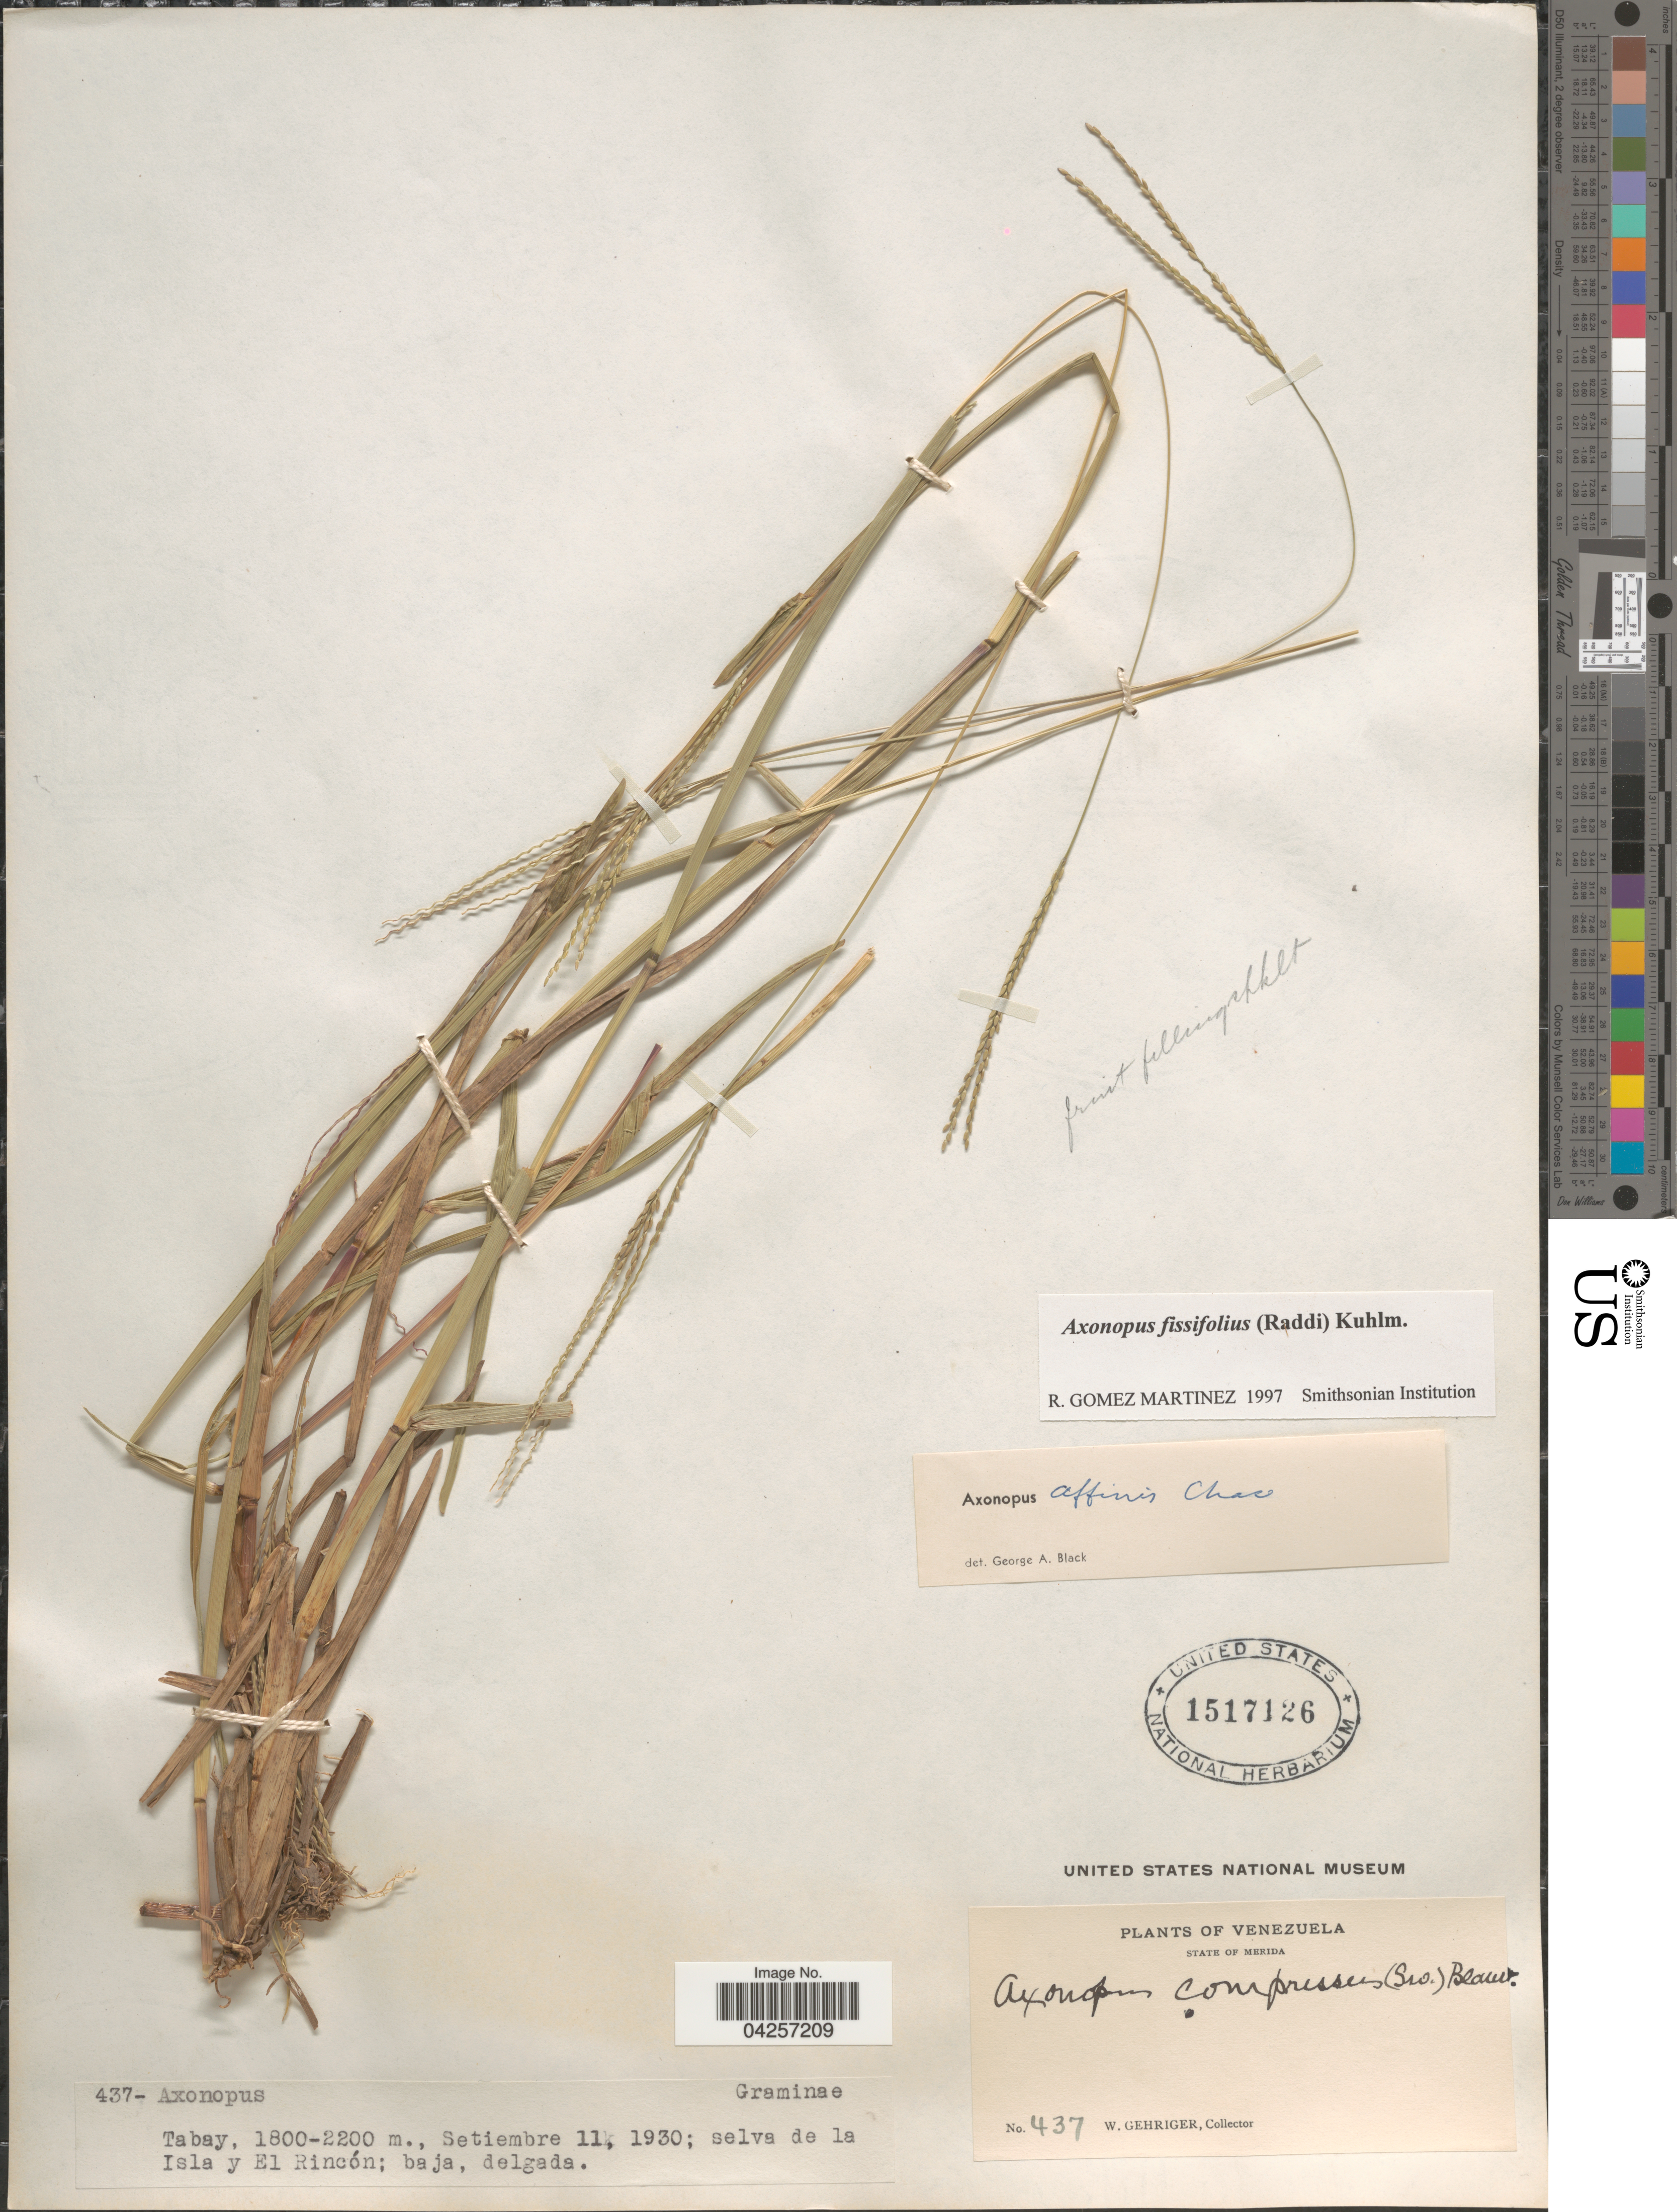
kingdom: Plantae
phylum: Tracheophyta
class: Liliopsida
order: Poales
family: Poaceae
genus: Axonopus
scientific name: Axonopus fissifolius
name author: (Raddi) Kuhlm.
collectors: W. Gehriger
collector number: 437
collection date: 1930-09-11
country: Venezuela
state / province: Merida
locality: Tabay; selva de la Isla y El Rincón.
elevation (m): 1800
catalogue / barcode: US 1517126